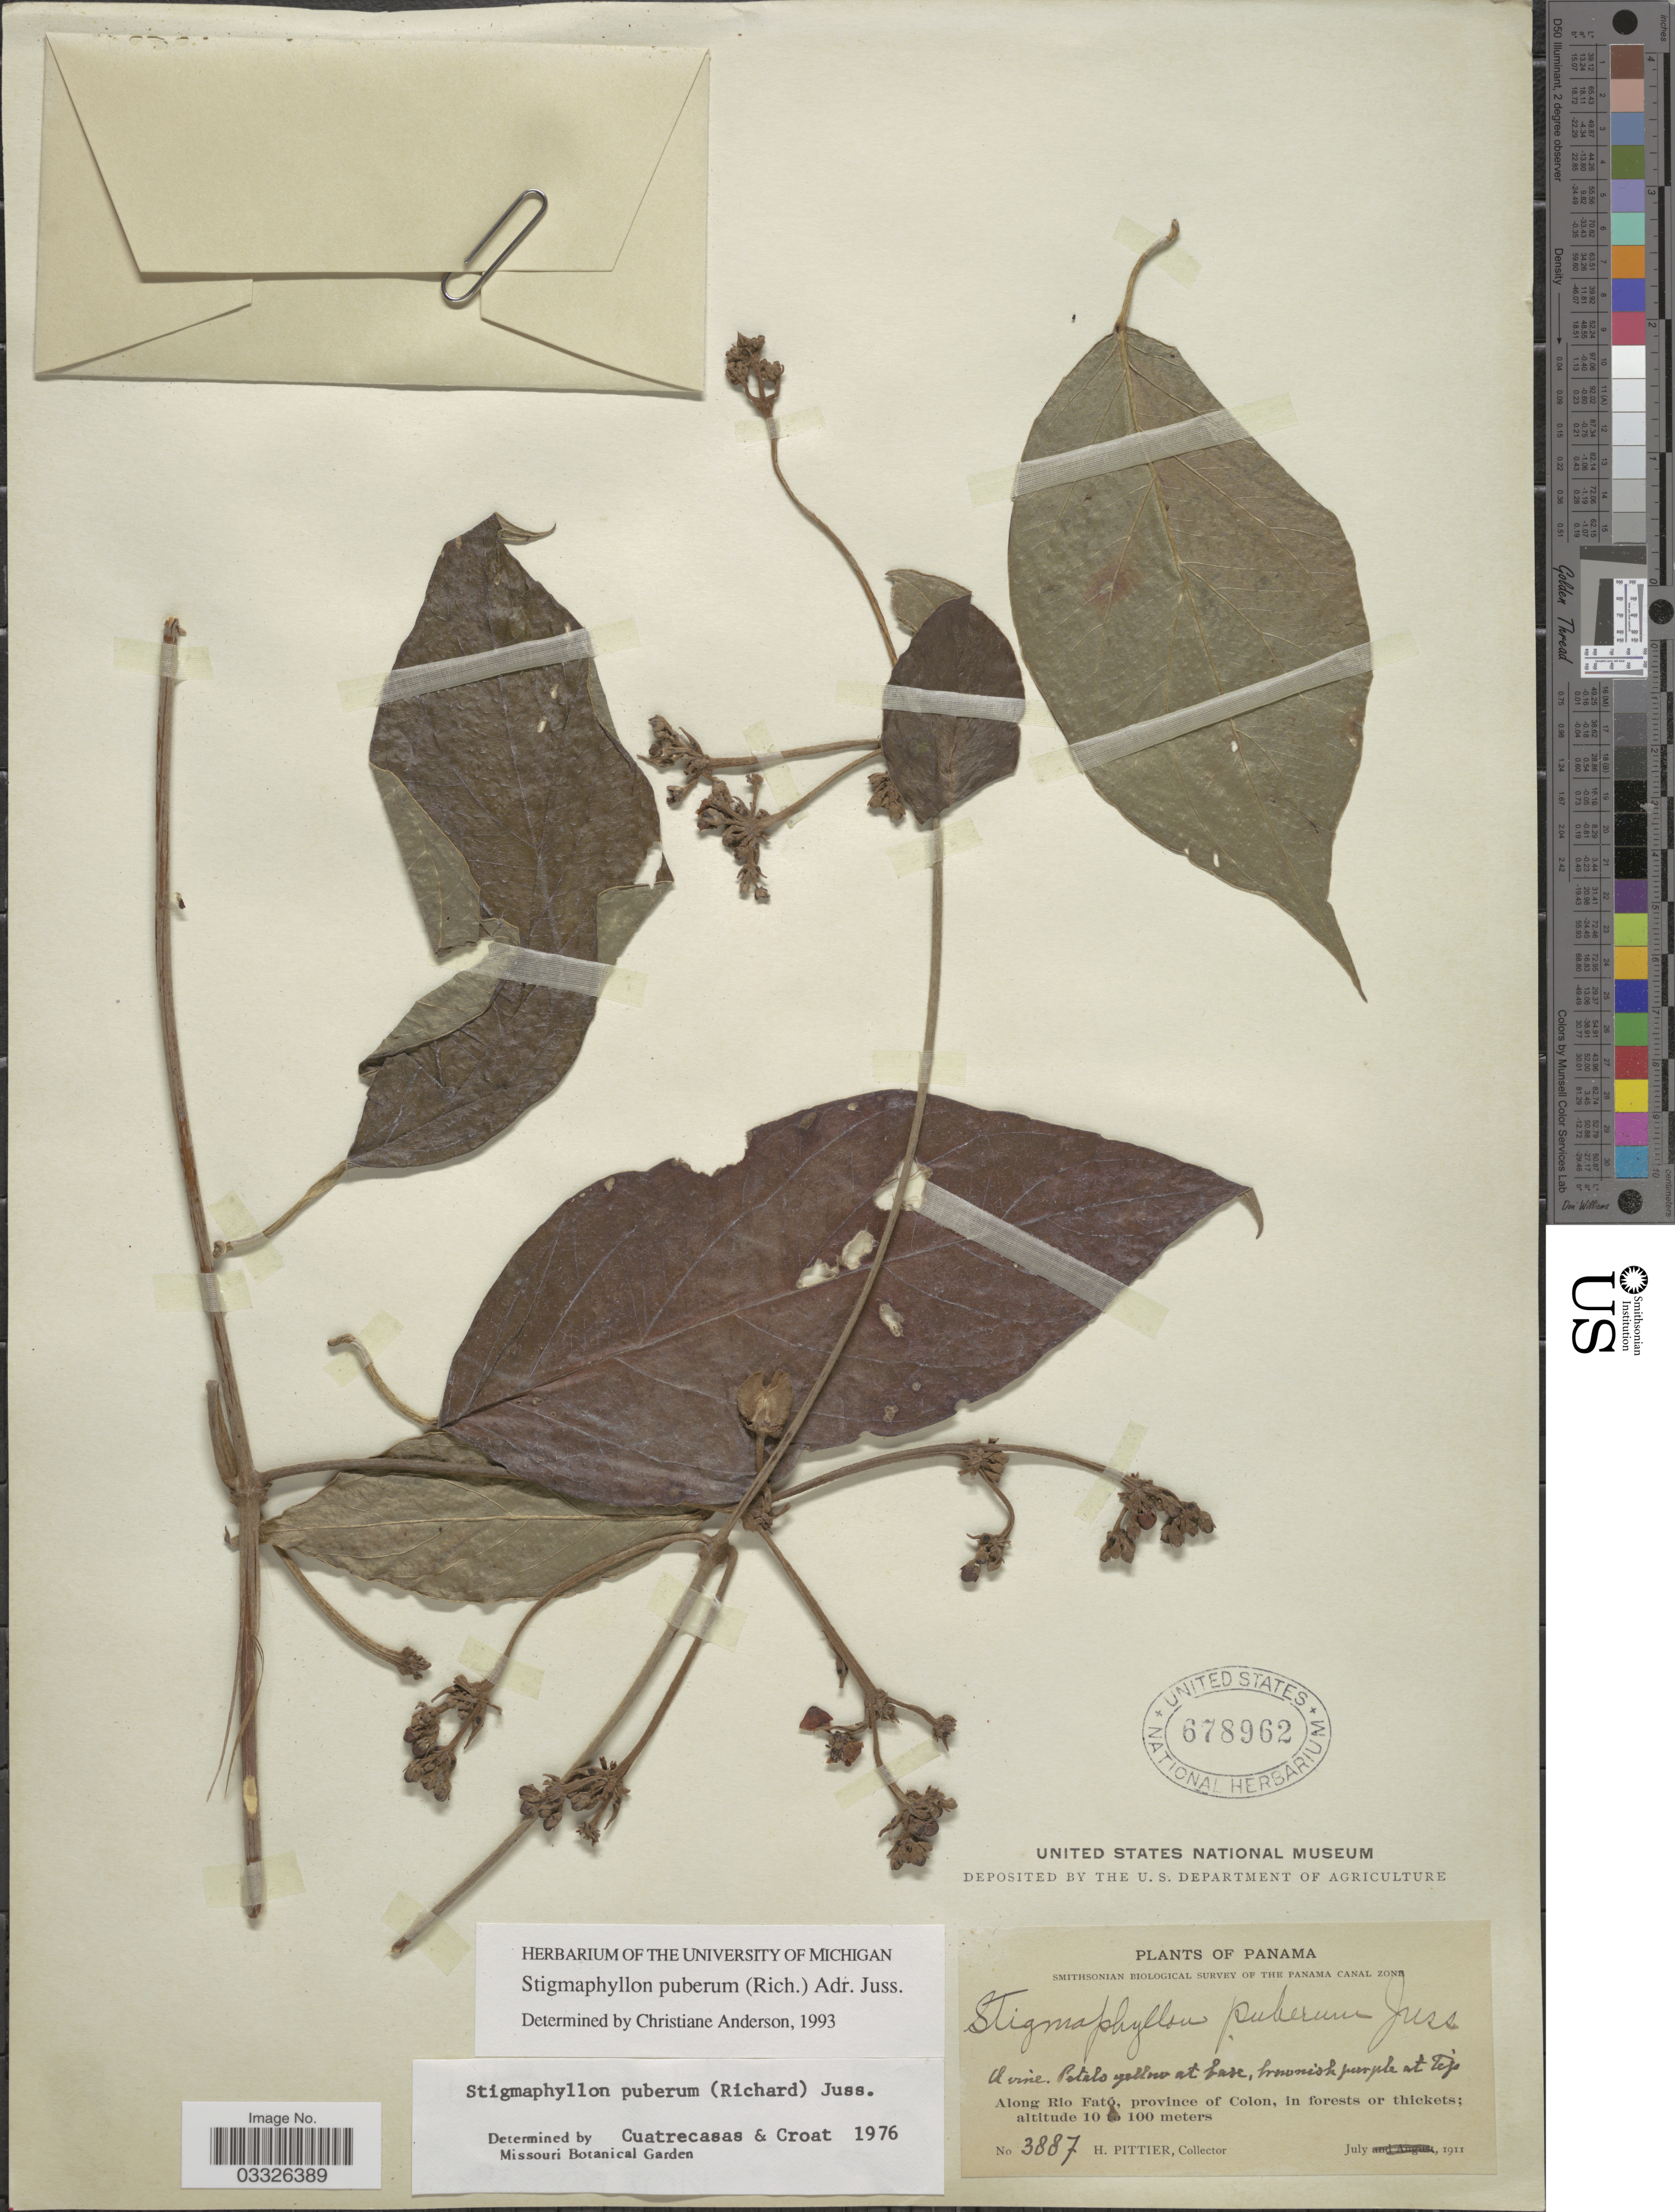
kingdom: Plantae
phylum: Tracheophyta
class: Magnoliopsida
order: Malpighiales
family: Malpighiaceae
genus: Stigmaphyllon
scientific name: Stigmaphyllon puberum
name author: (Rich.) A. Juss.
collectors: H. F. Pittier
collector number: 3887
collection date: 1911-07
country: Panama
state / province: Colón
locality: Along Rio Fató.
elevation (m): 10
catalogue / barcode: US 678962